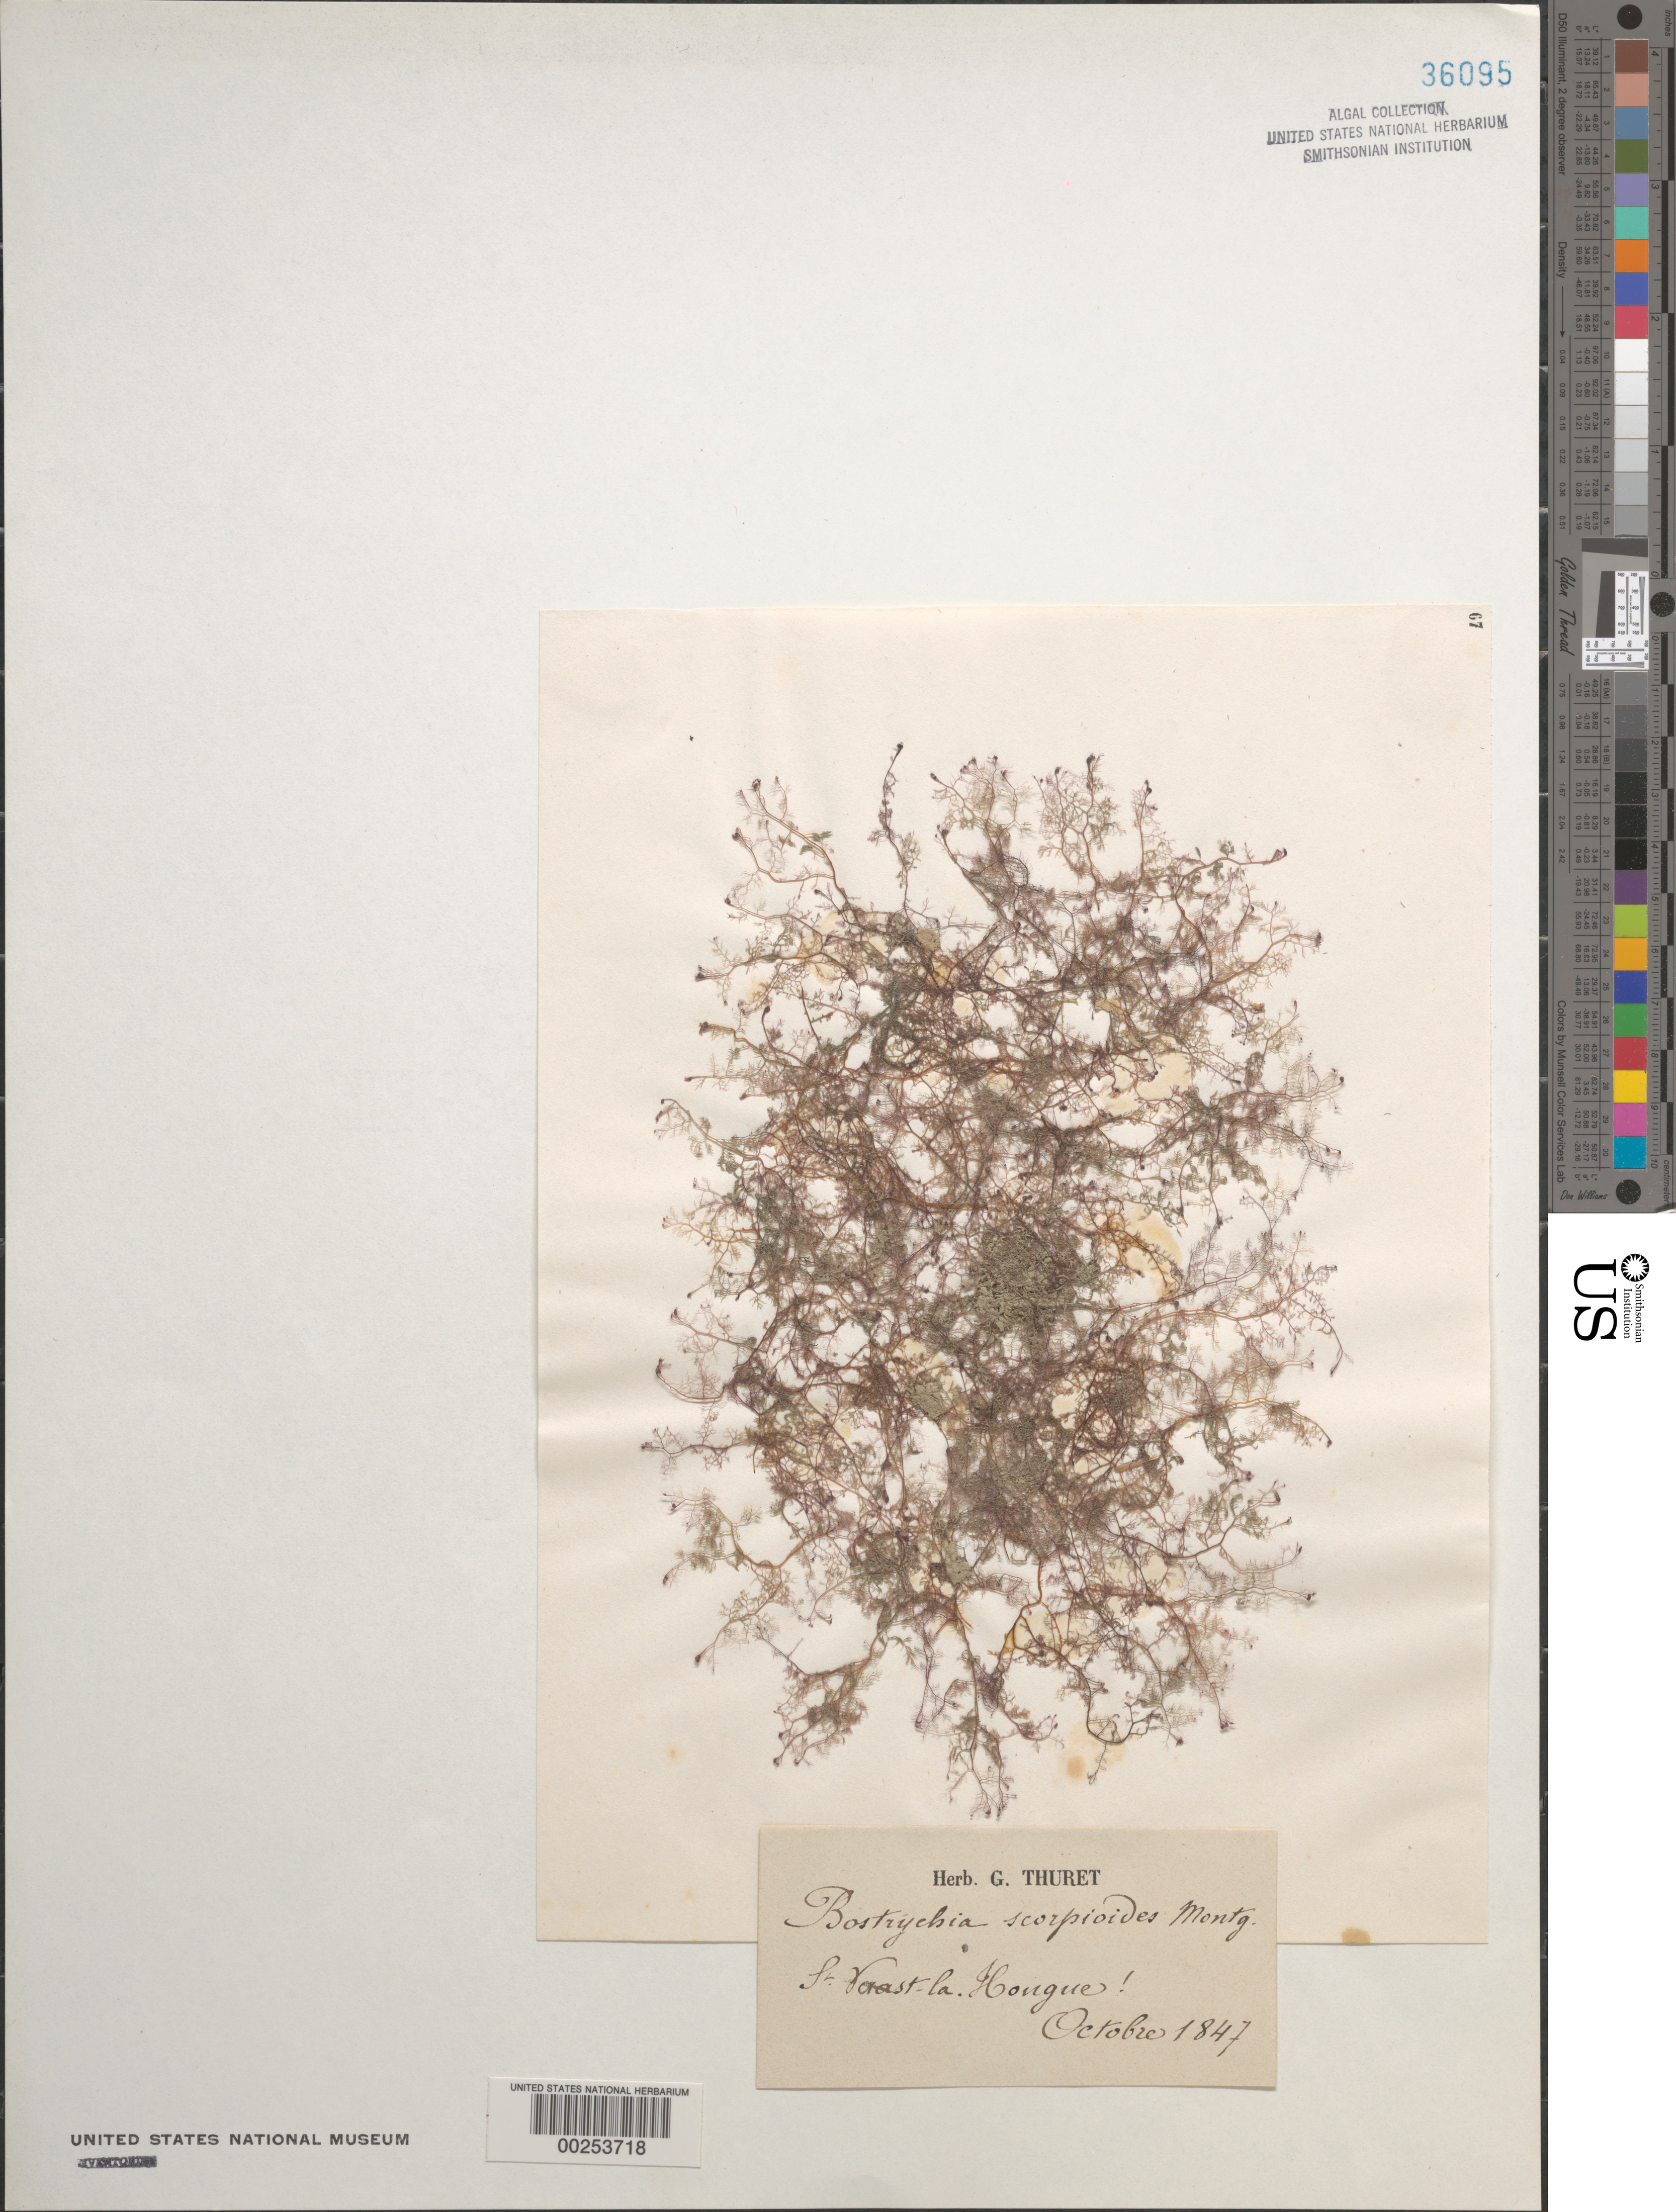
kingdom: Plantae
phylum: Rhodophyta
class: Florideophyceae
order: Ceramiales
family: Rhodomelaceae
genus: Bostrychia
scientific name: Bostrychia scorpioides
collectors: Thuret, G. (herbarium)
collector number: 67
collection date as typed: Oct 1847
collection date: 1847-10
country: France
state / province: Normandie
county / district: Manche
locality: St. vaast-la-hougue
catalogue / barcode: US 36095